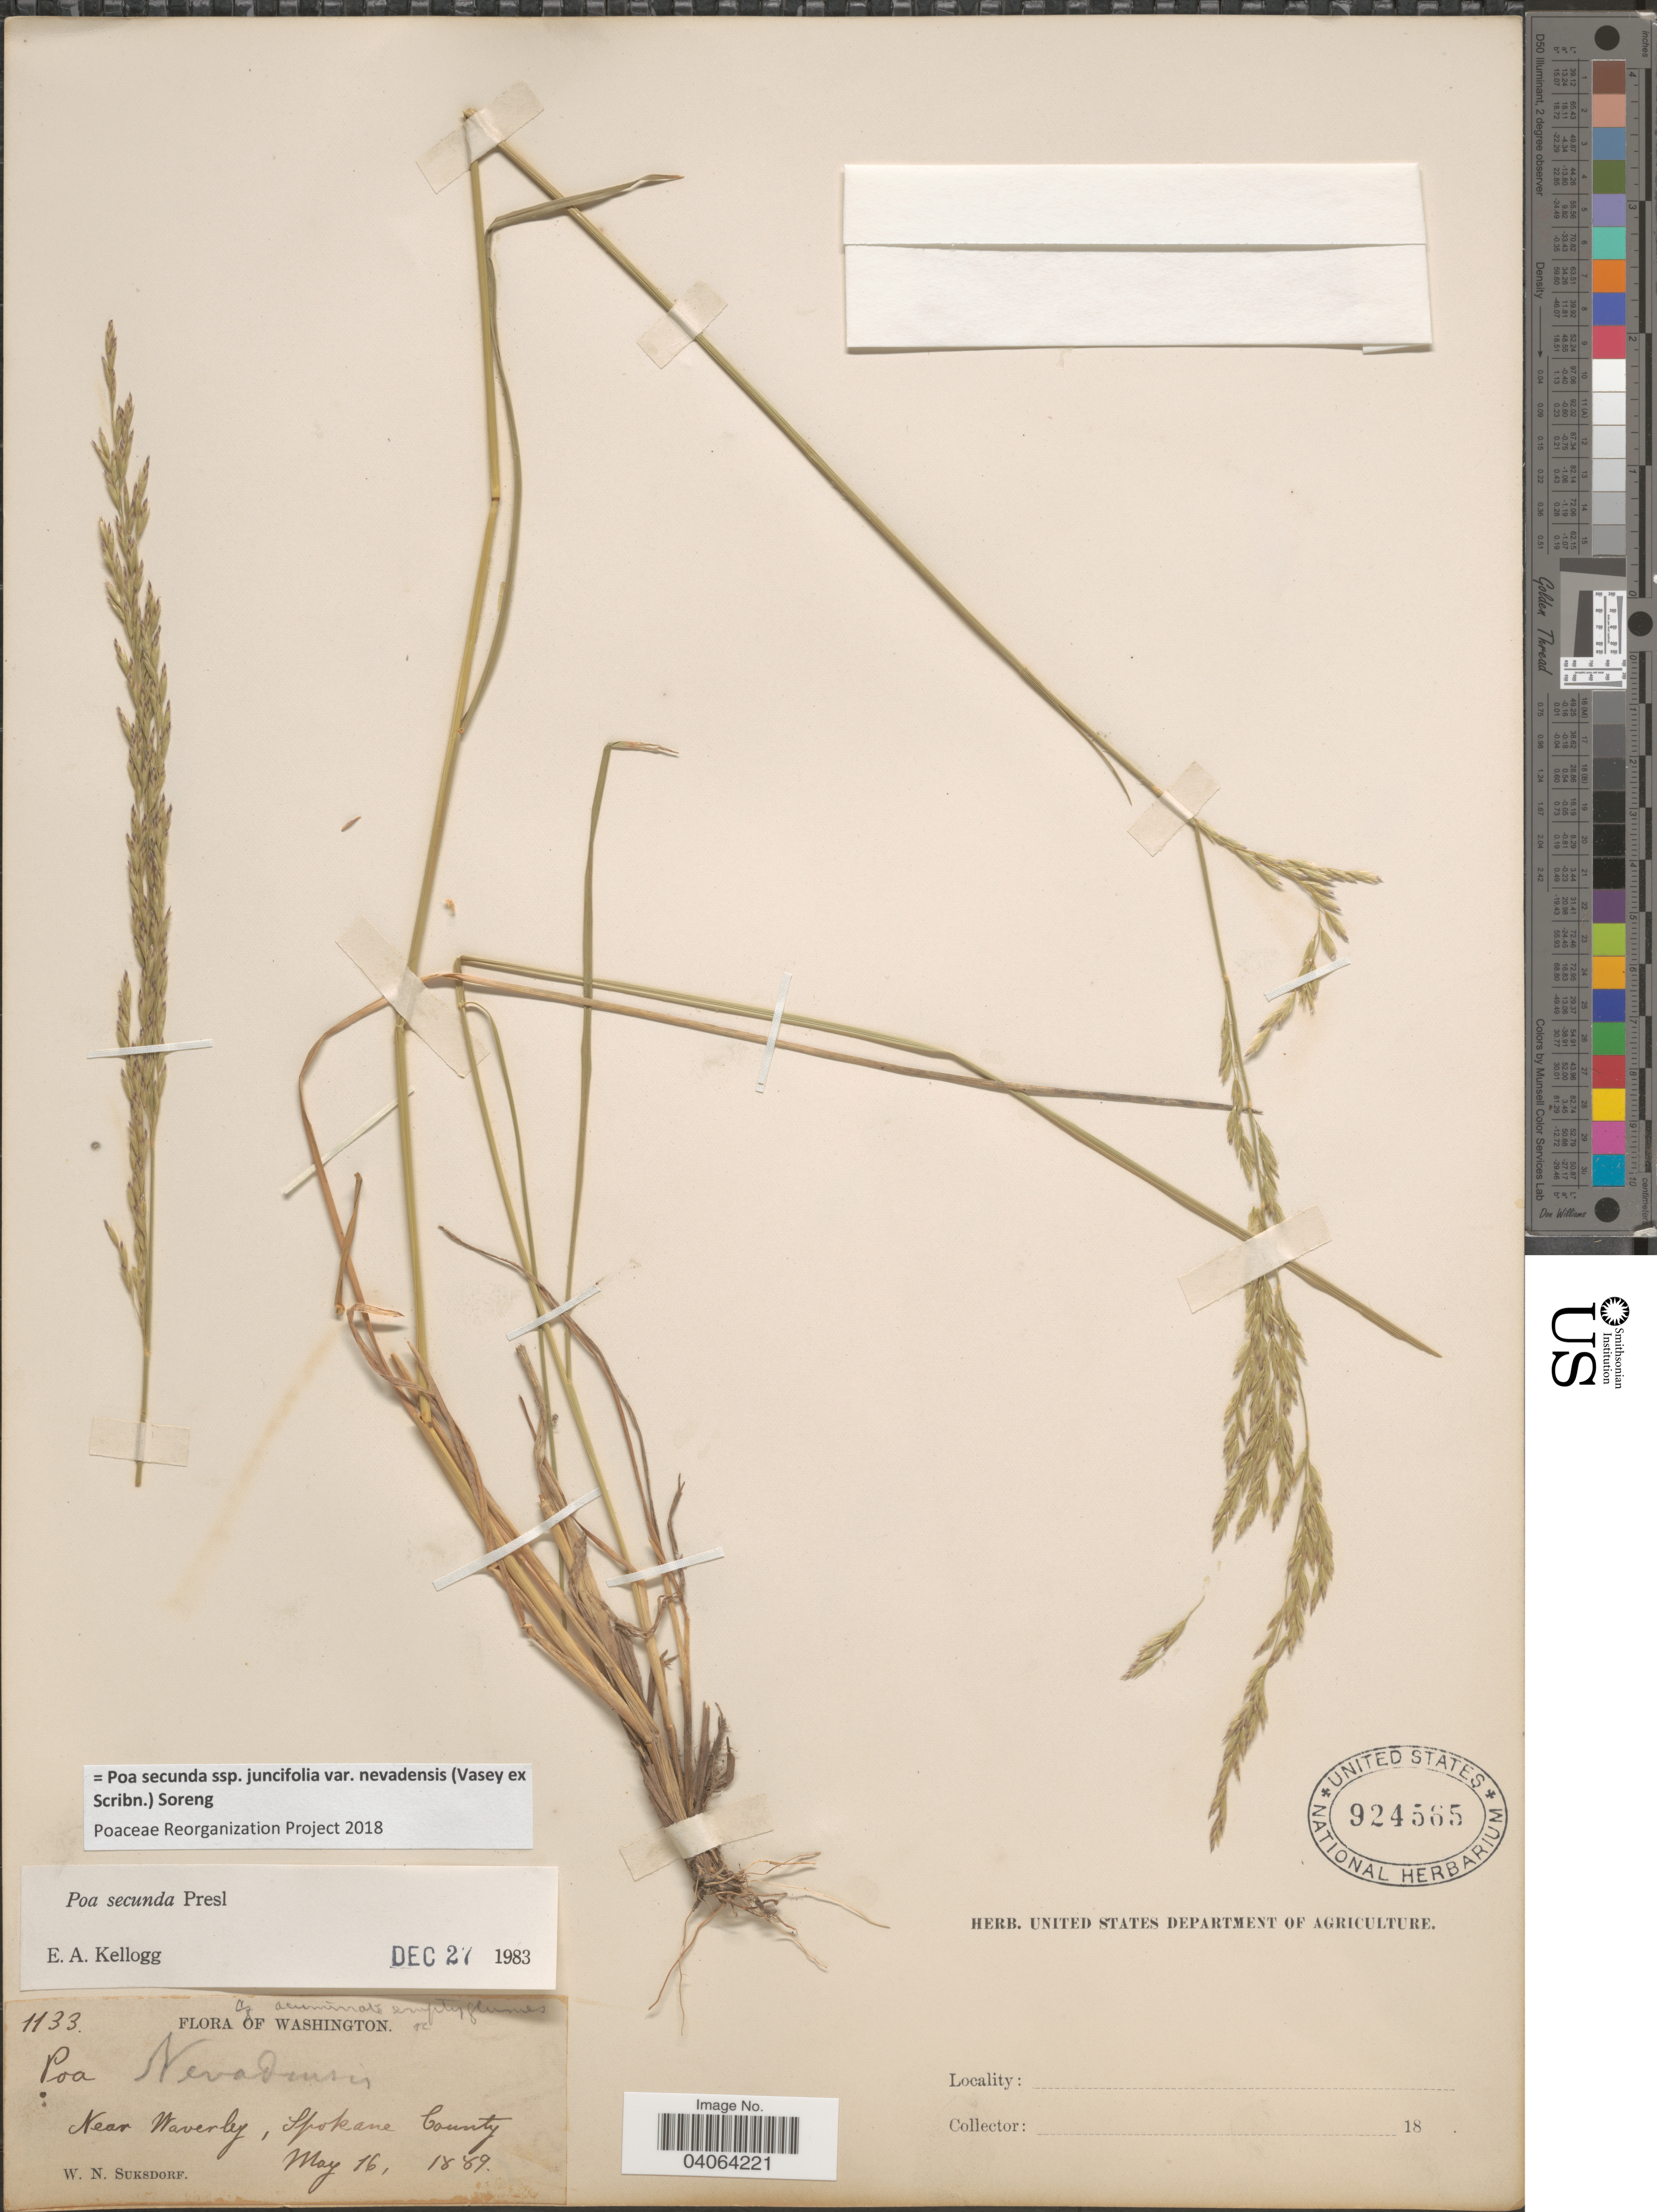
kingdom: Plantae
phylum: Tracheophyta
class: Liliopsida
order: Poales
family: Poaceae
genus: Poa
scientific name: Poa secunda subsp. juncifolia var. nevadensis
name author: (Vasey ex Scribn.) Soreng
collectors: W. N. Suksdorf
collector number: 1133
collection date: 1889-05-16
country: United States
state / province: Washington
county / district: Spokane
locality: Near Waverby , Spokane County.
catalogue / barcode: US 924565